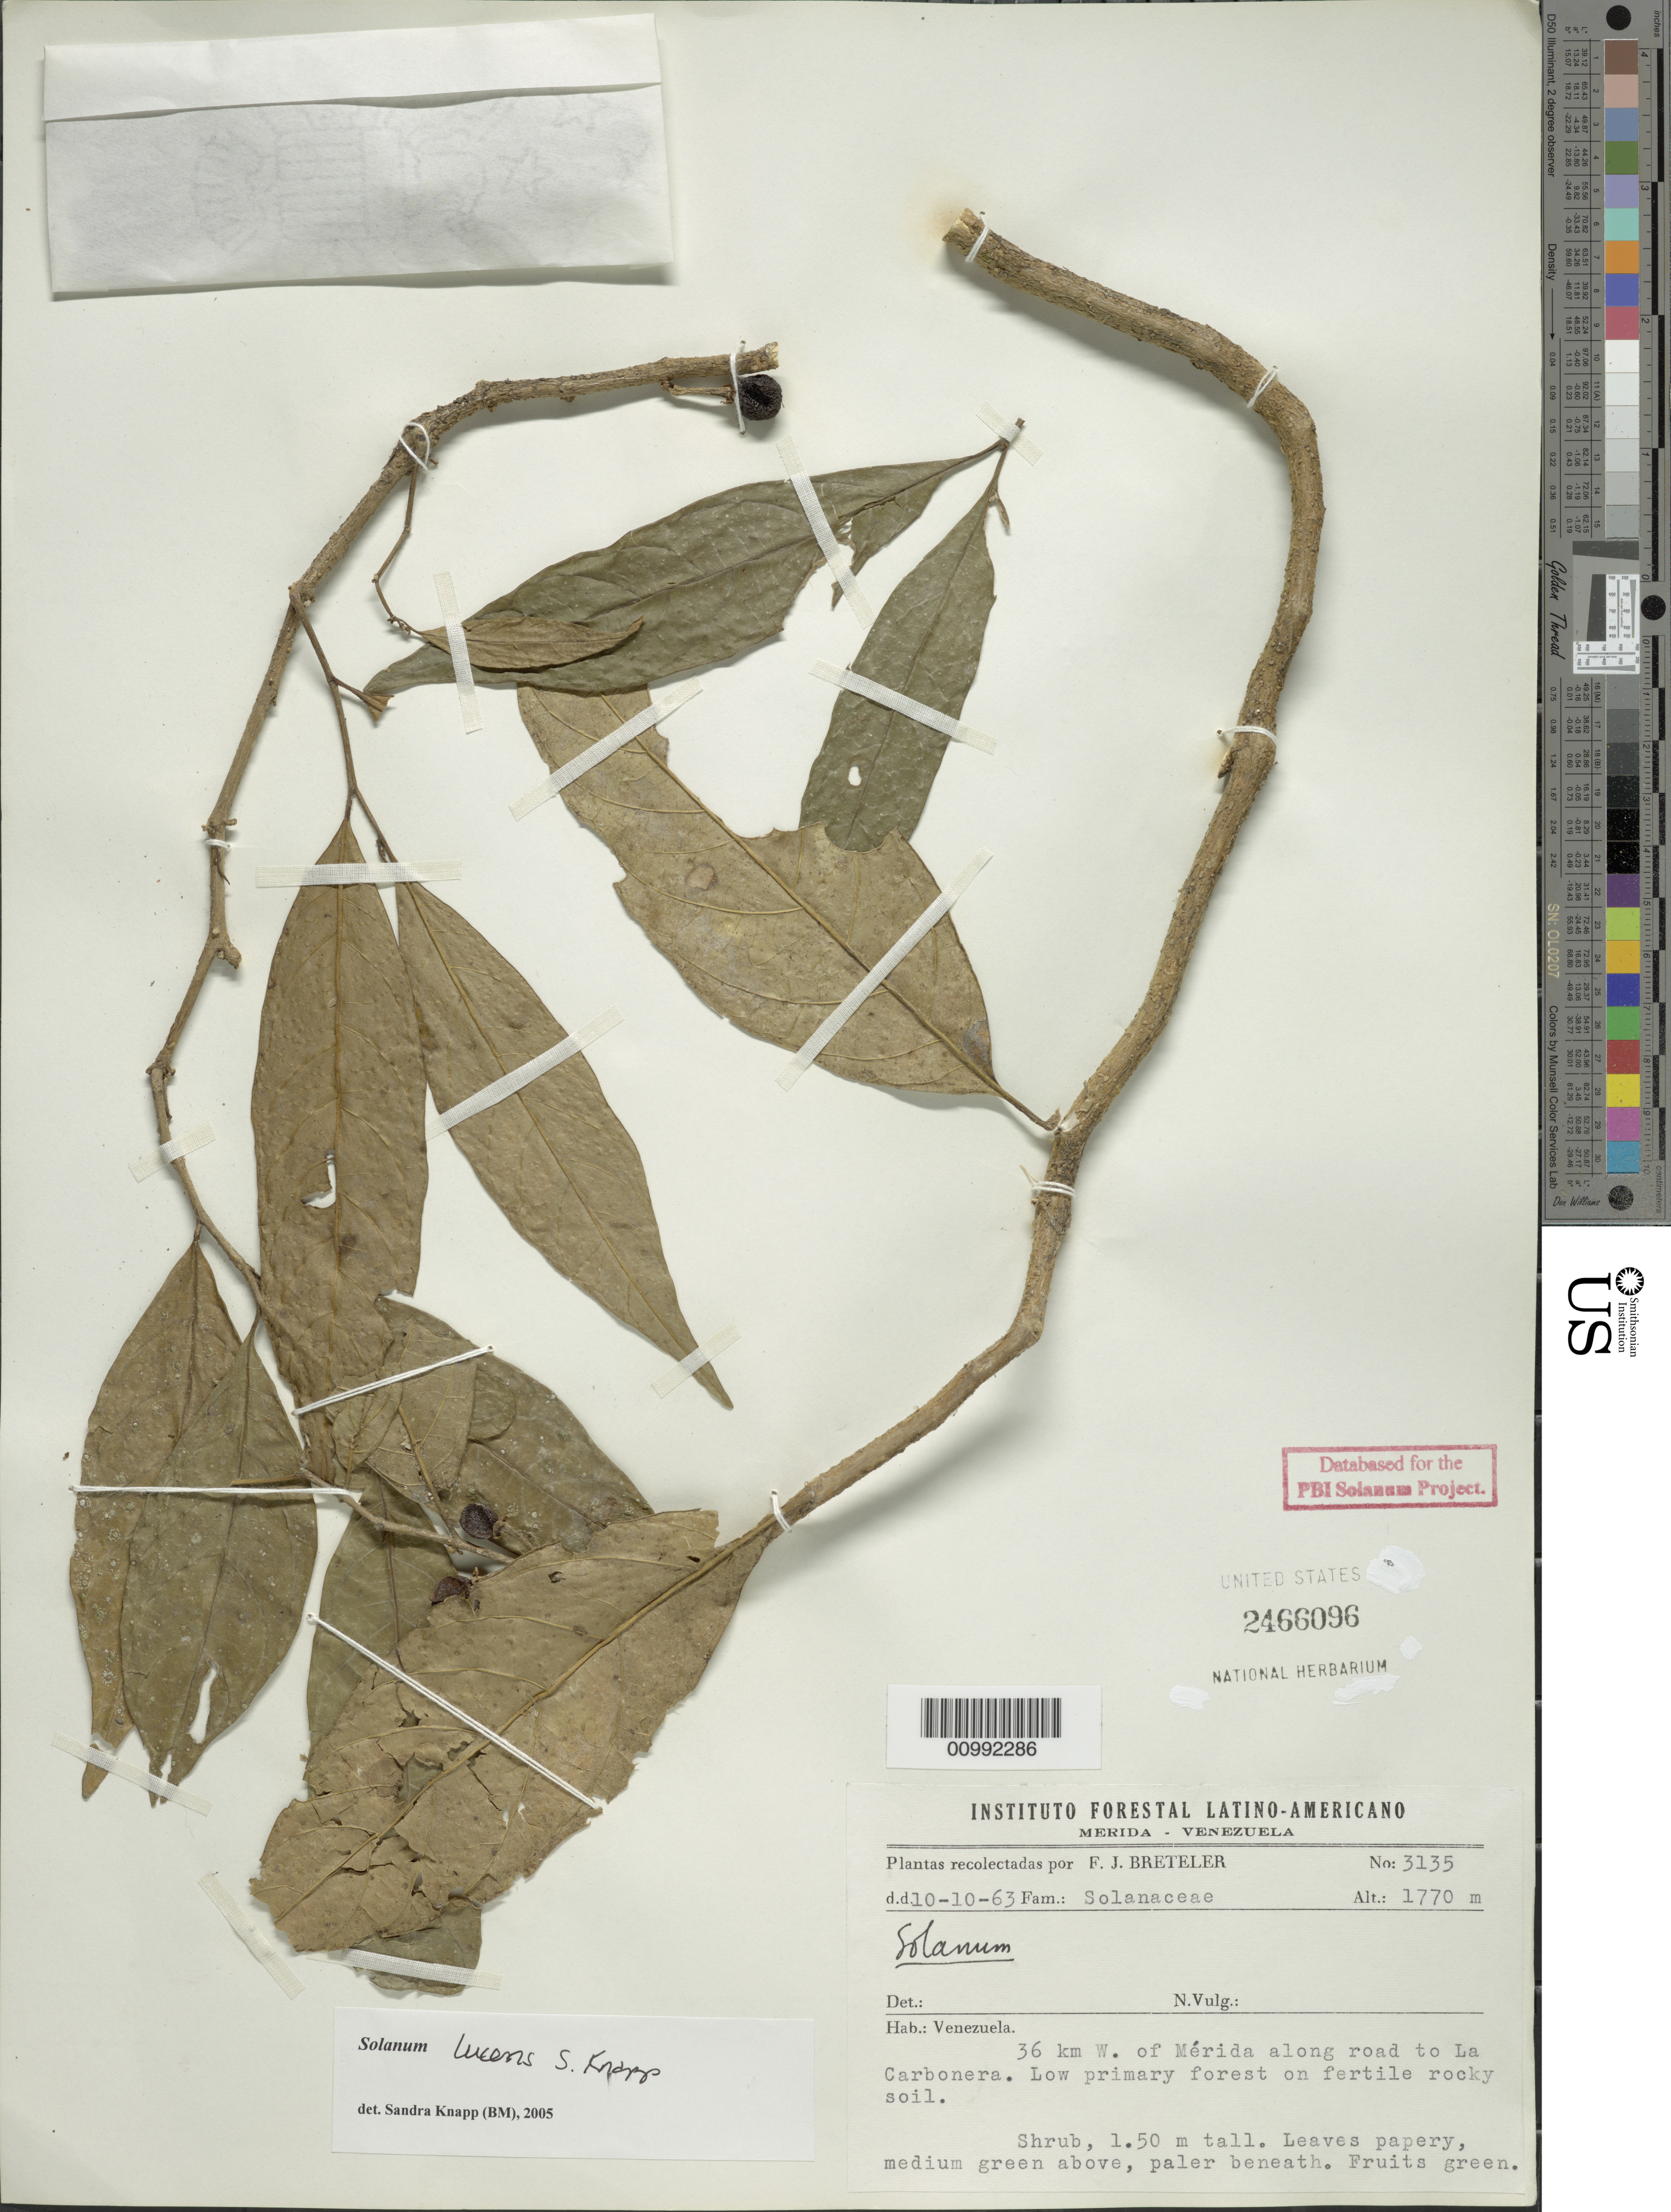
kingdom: Plantae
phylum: Tracheophyta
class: Magnoliopsida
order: Solanales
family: Solanaceae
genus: Solanum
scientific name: Solanum lucens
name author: S. Knapp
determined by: Knapp, S. D.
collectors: F. J. Breteler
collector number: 3155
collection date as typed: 10 Oct 1963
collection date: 1963-10-10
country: Venezuela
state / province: Mérida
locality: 36 km N of Mérida along road to La Carbonera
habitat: low primary forest on fertile rocky soil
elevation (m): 1770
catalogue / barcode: US 2466096